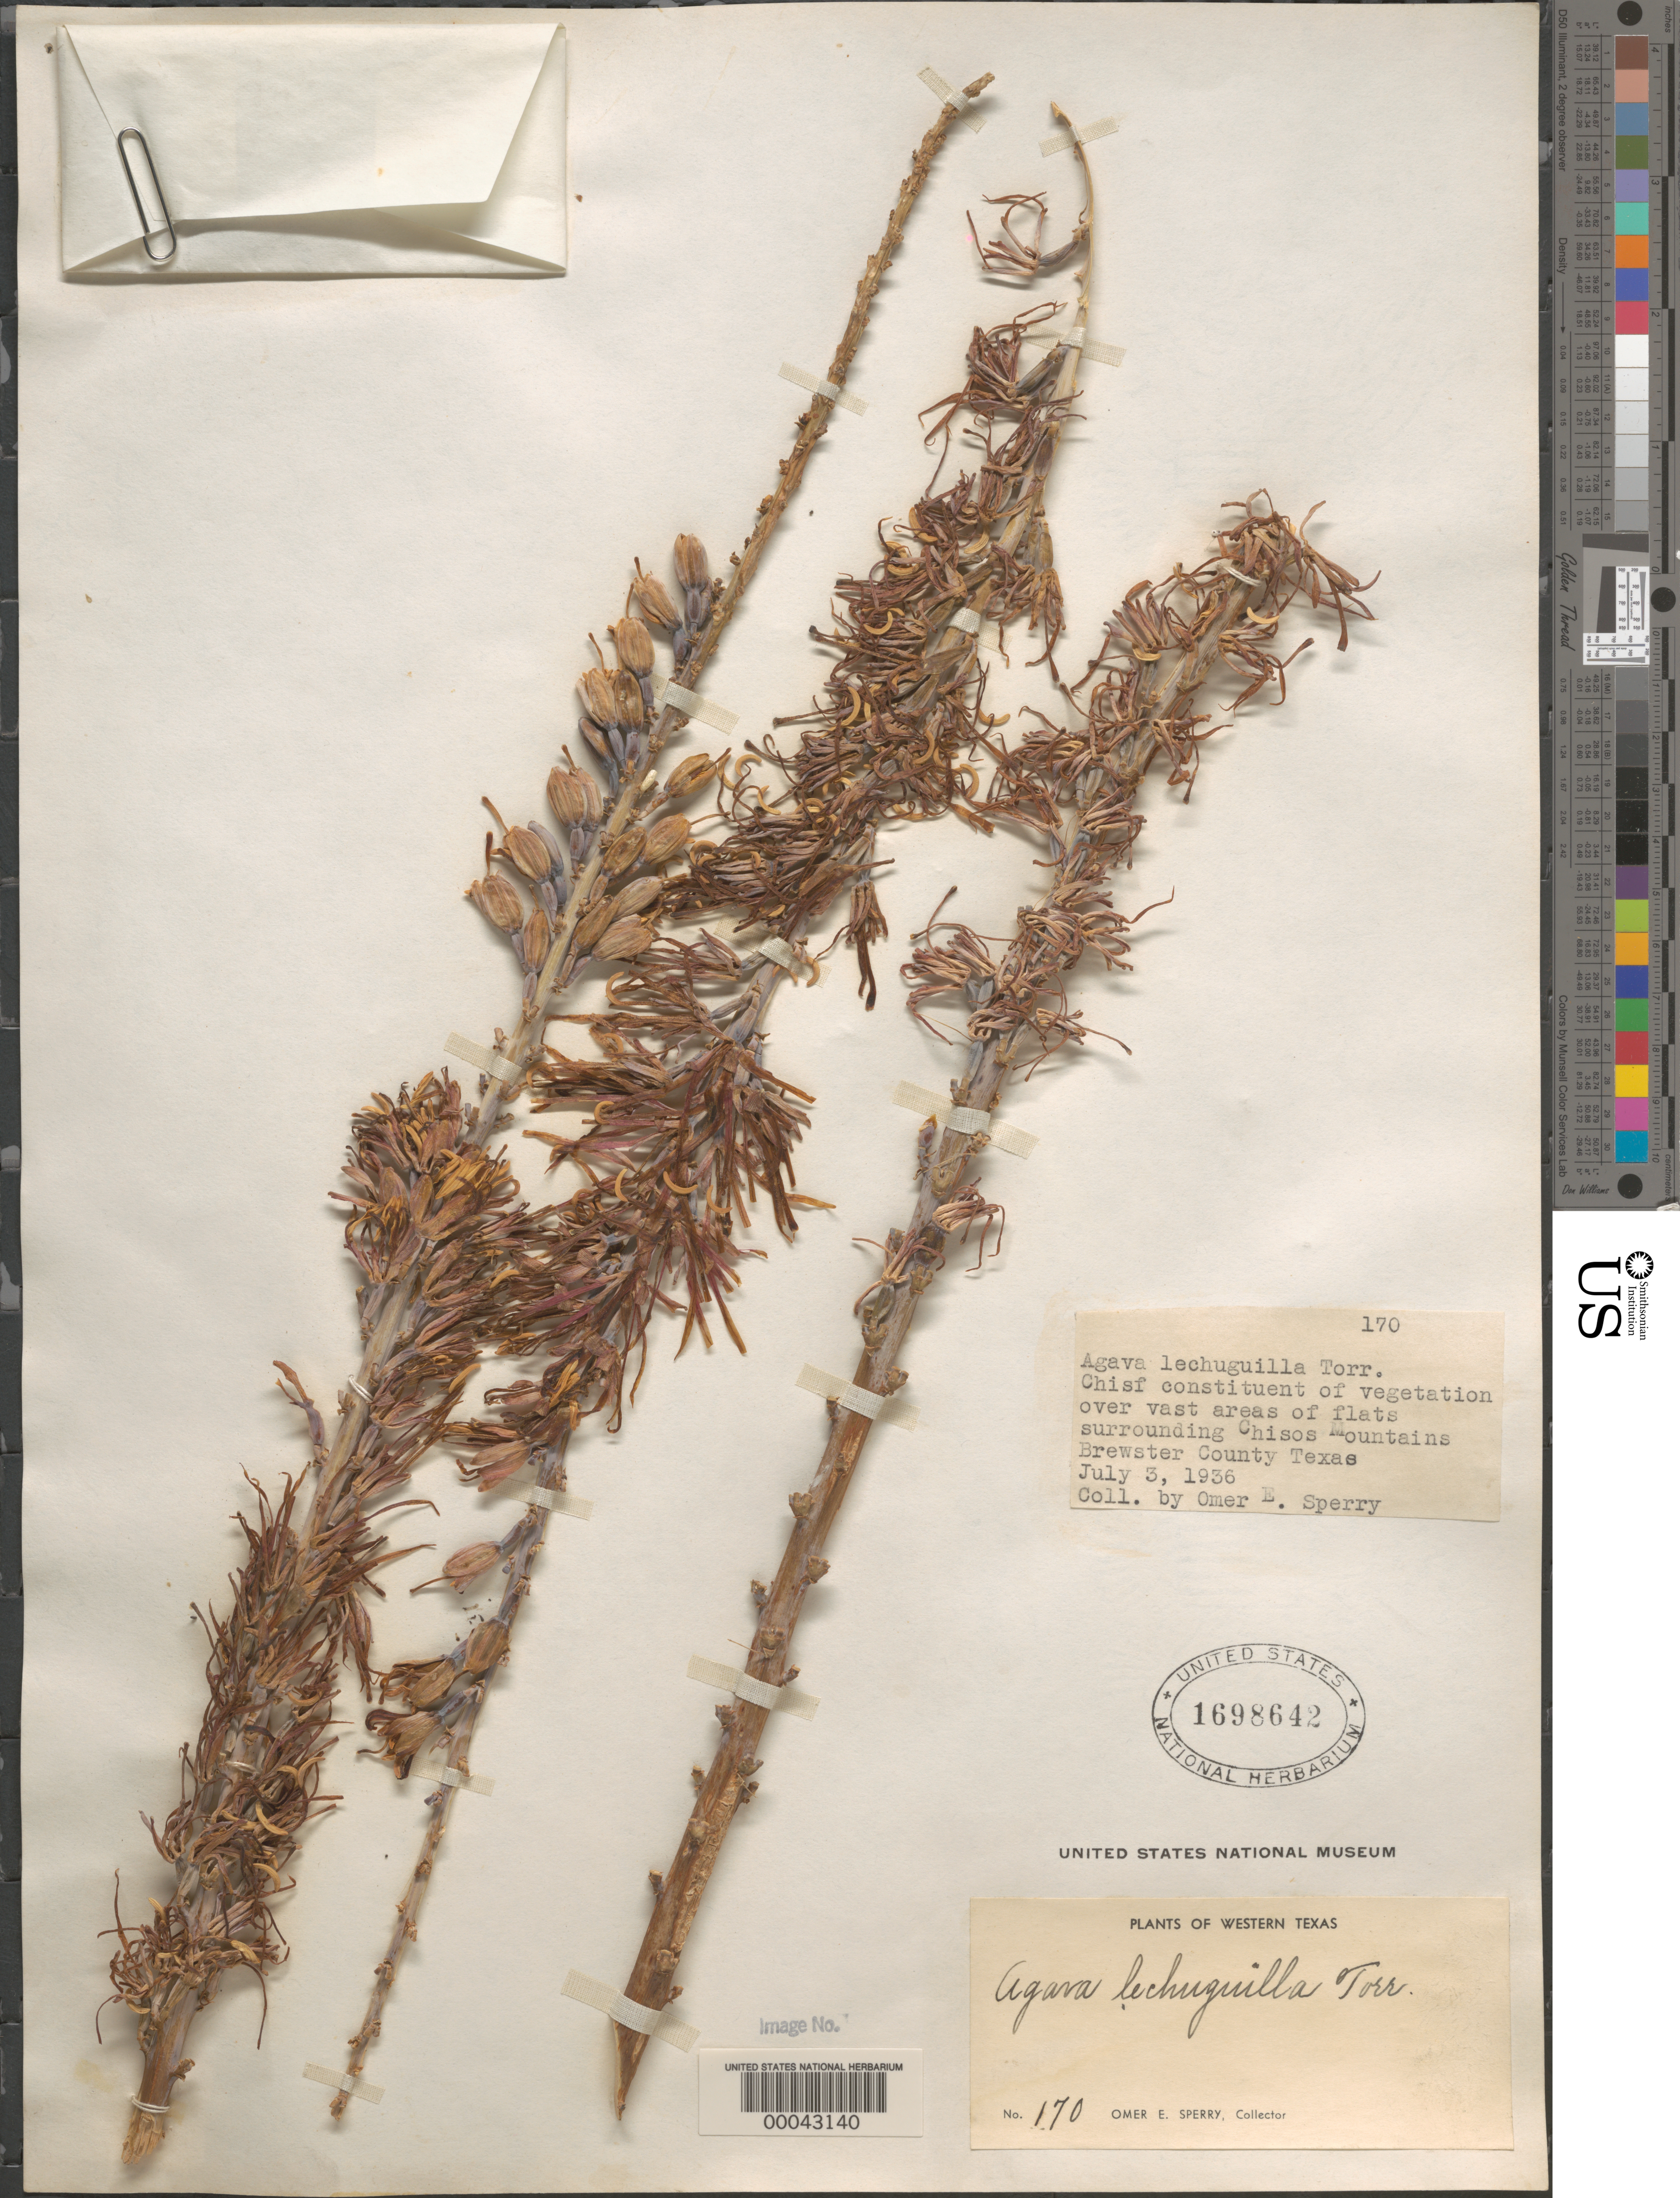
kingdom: Plantae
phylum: Tracheophyta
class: Liliopsida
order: Asparagales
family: Asparagaceae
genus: Agave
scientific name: Agave lechuguilla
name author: Torr.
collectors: O. E. Sperry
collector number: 170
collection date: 1936-07-03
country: United States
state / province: Texas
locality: Western Texas. Areas of flats surrounding Chisos Mountains Brewster County.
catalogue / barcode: US 1698642